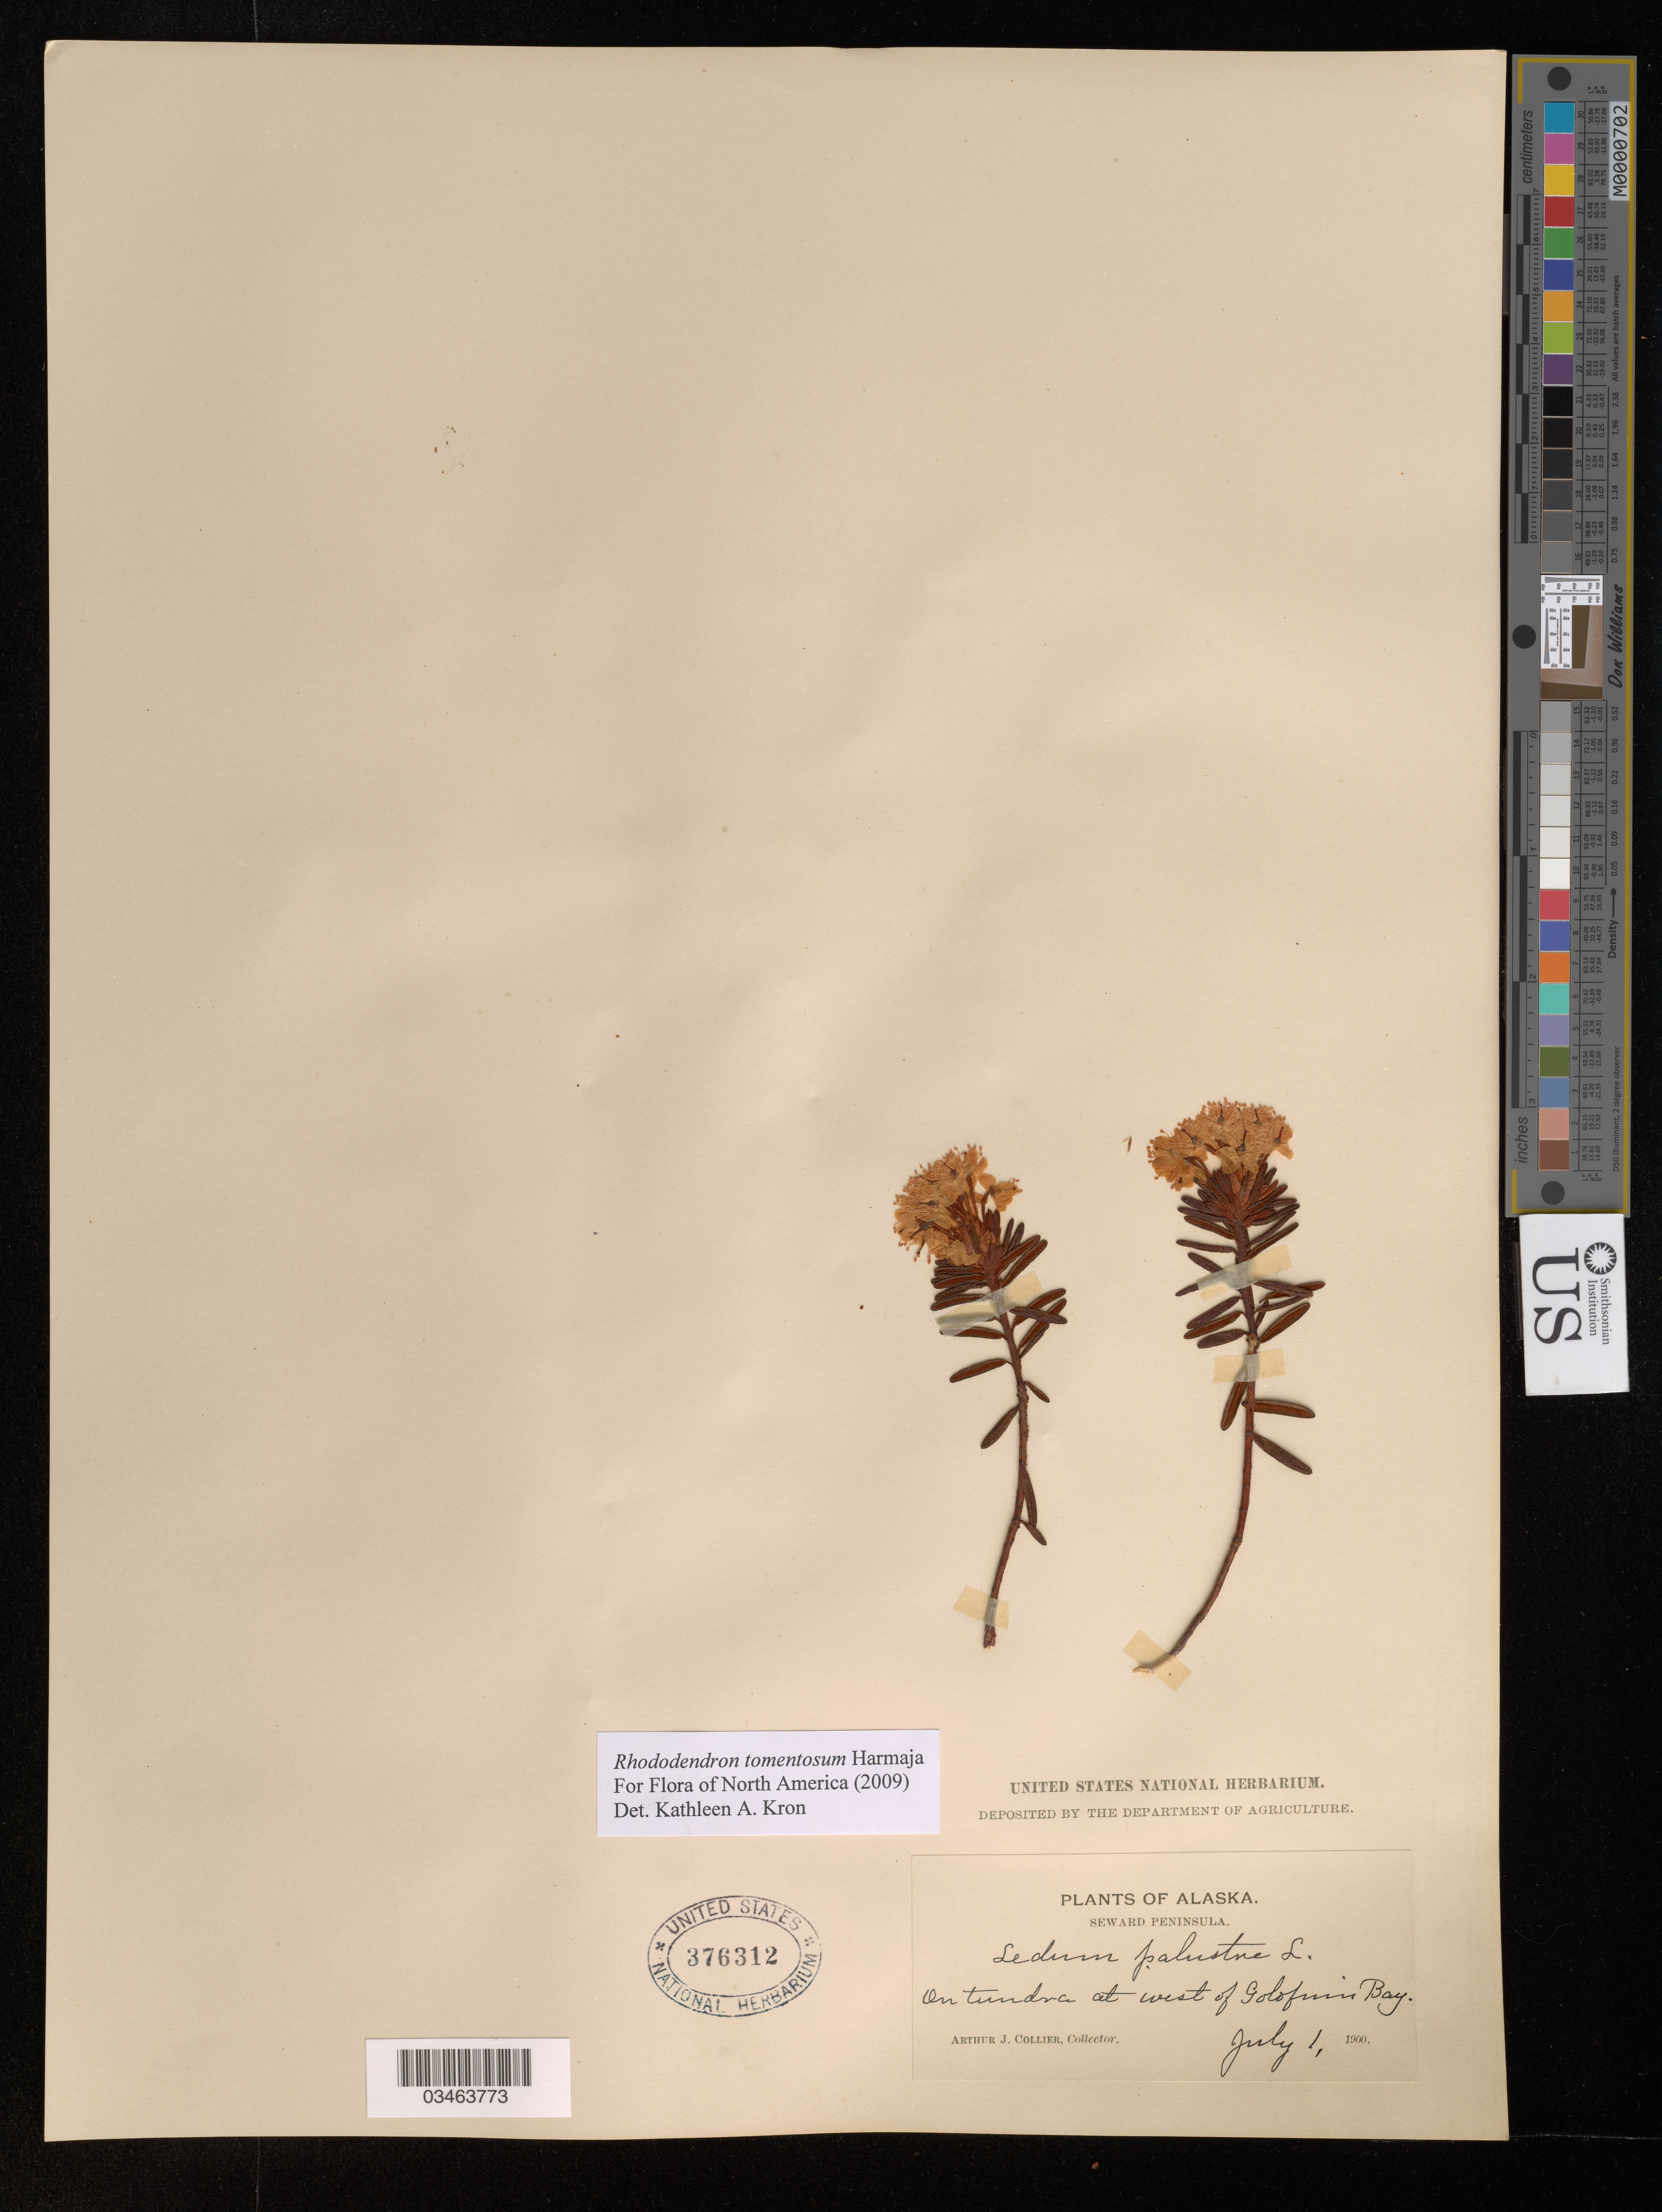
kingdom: Plantae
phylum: Tracheophyta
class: Magnoliopsida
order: Ericales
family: Ericaceae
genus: Rhododendron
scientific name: Rhododendron tomentosum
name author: Harmaja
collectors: A. Collier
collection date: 1900-07-01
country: United States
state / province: Alaska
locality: Seward Peninsula. On tundra at west of Golofnin* Bay.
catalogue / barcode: US 376312